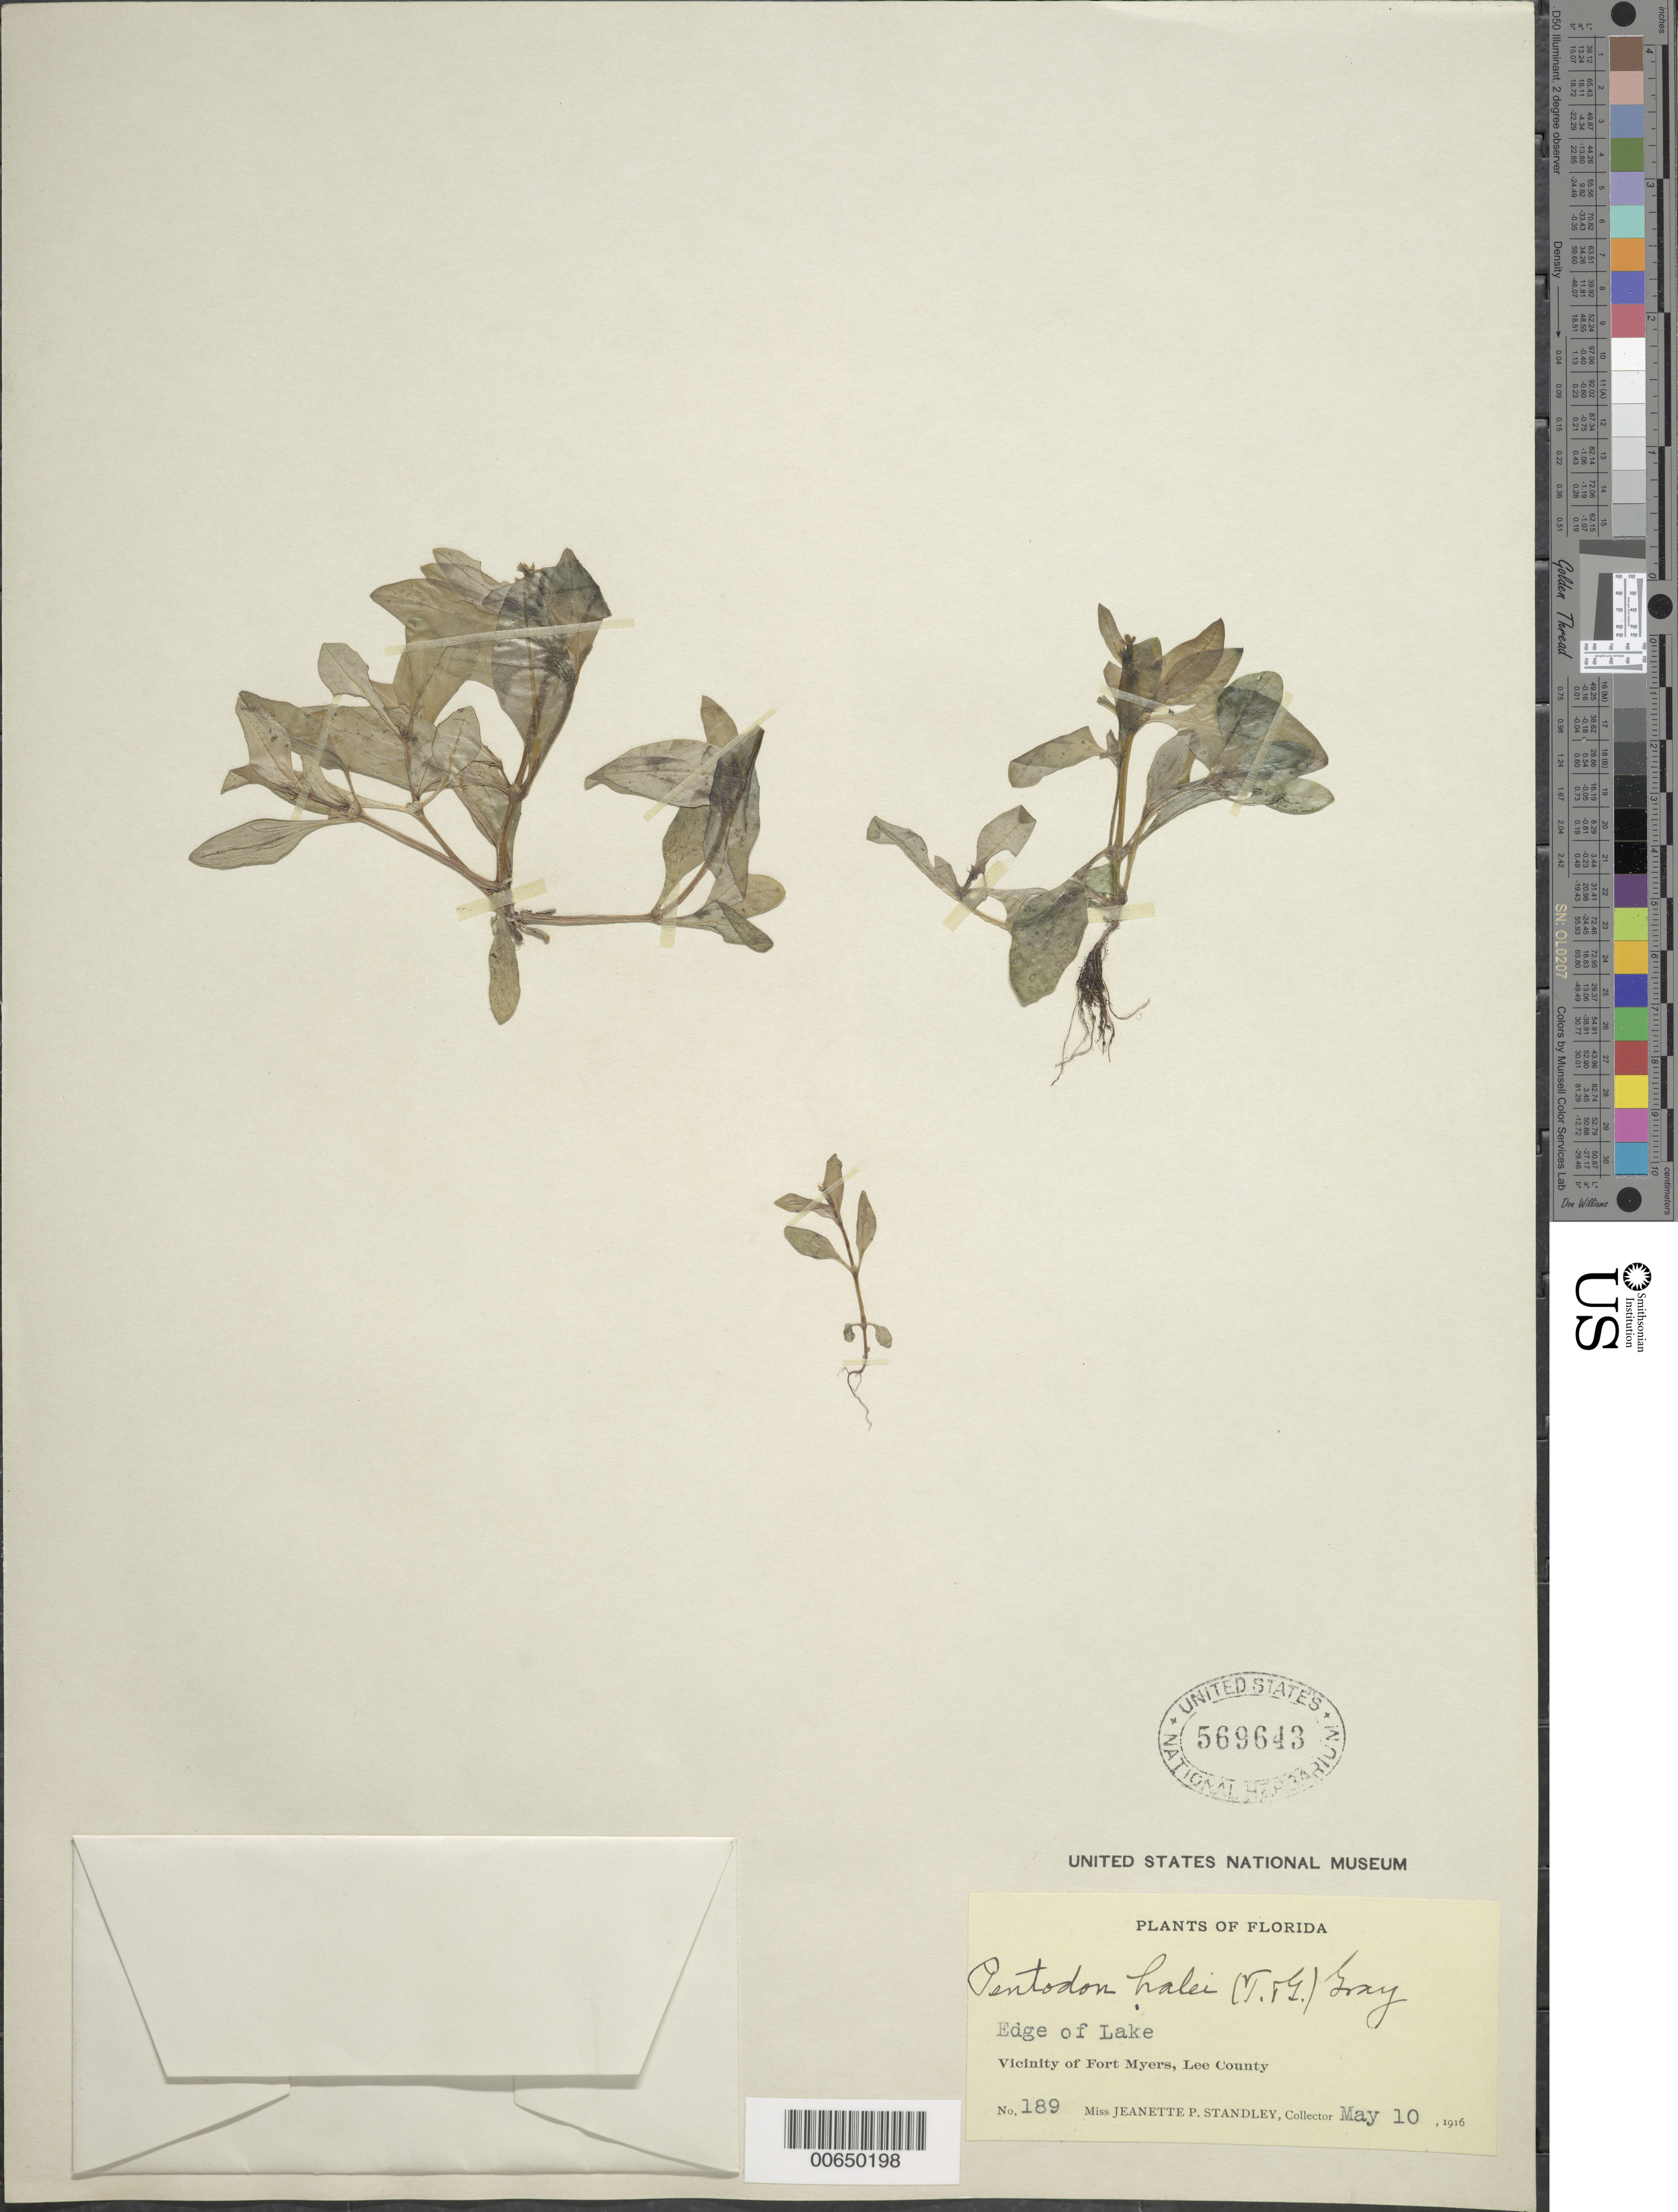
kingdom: Plantae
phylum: Tracheophyta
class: Magnoliopsida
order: Gentianales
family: Rubiaceae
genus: Pentodon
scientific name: Pentodon halei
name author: A. Gray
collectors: J. P. Standley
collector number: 189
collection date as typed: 10 May 1916 or 05 Oct 1916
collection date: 1916-05-10 or 1916-10-05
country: United States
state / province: Florida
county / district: Lee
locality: Vicinity of Ft. Myers.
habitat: Edge of lake.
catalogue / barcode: US 569643